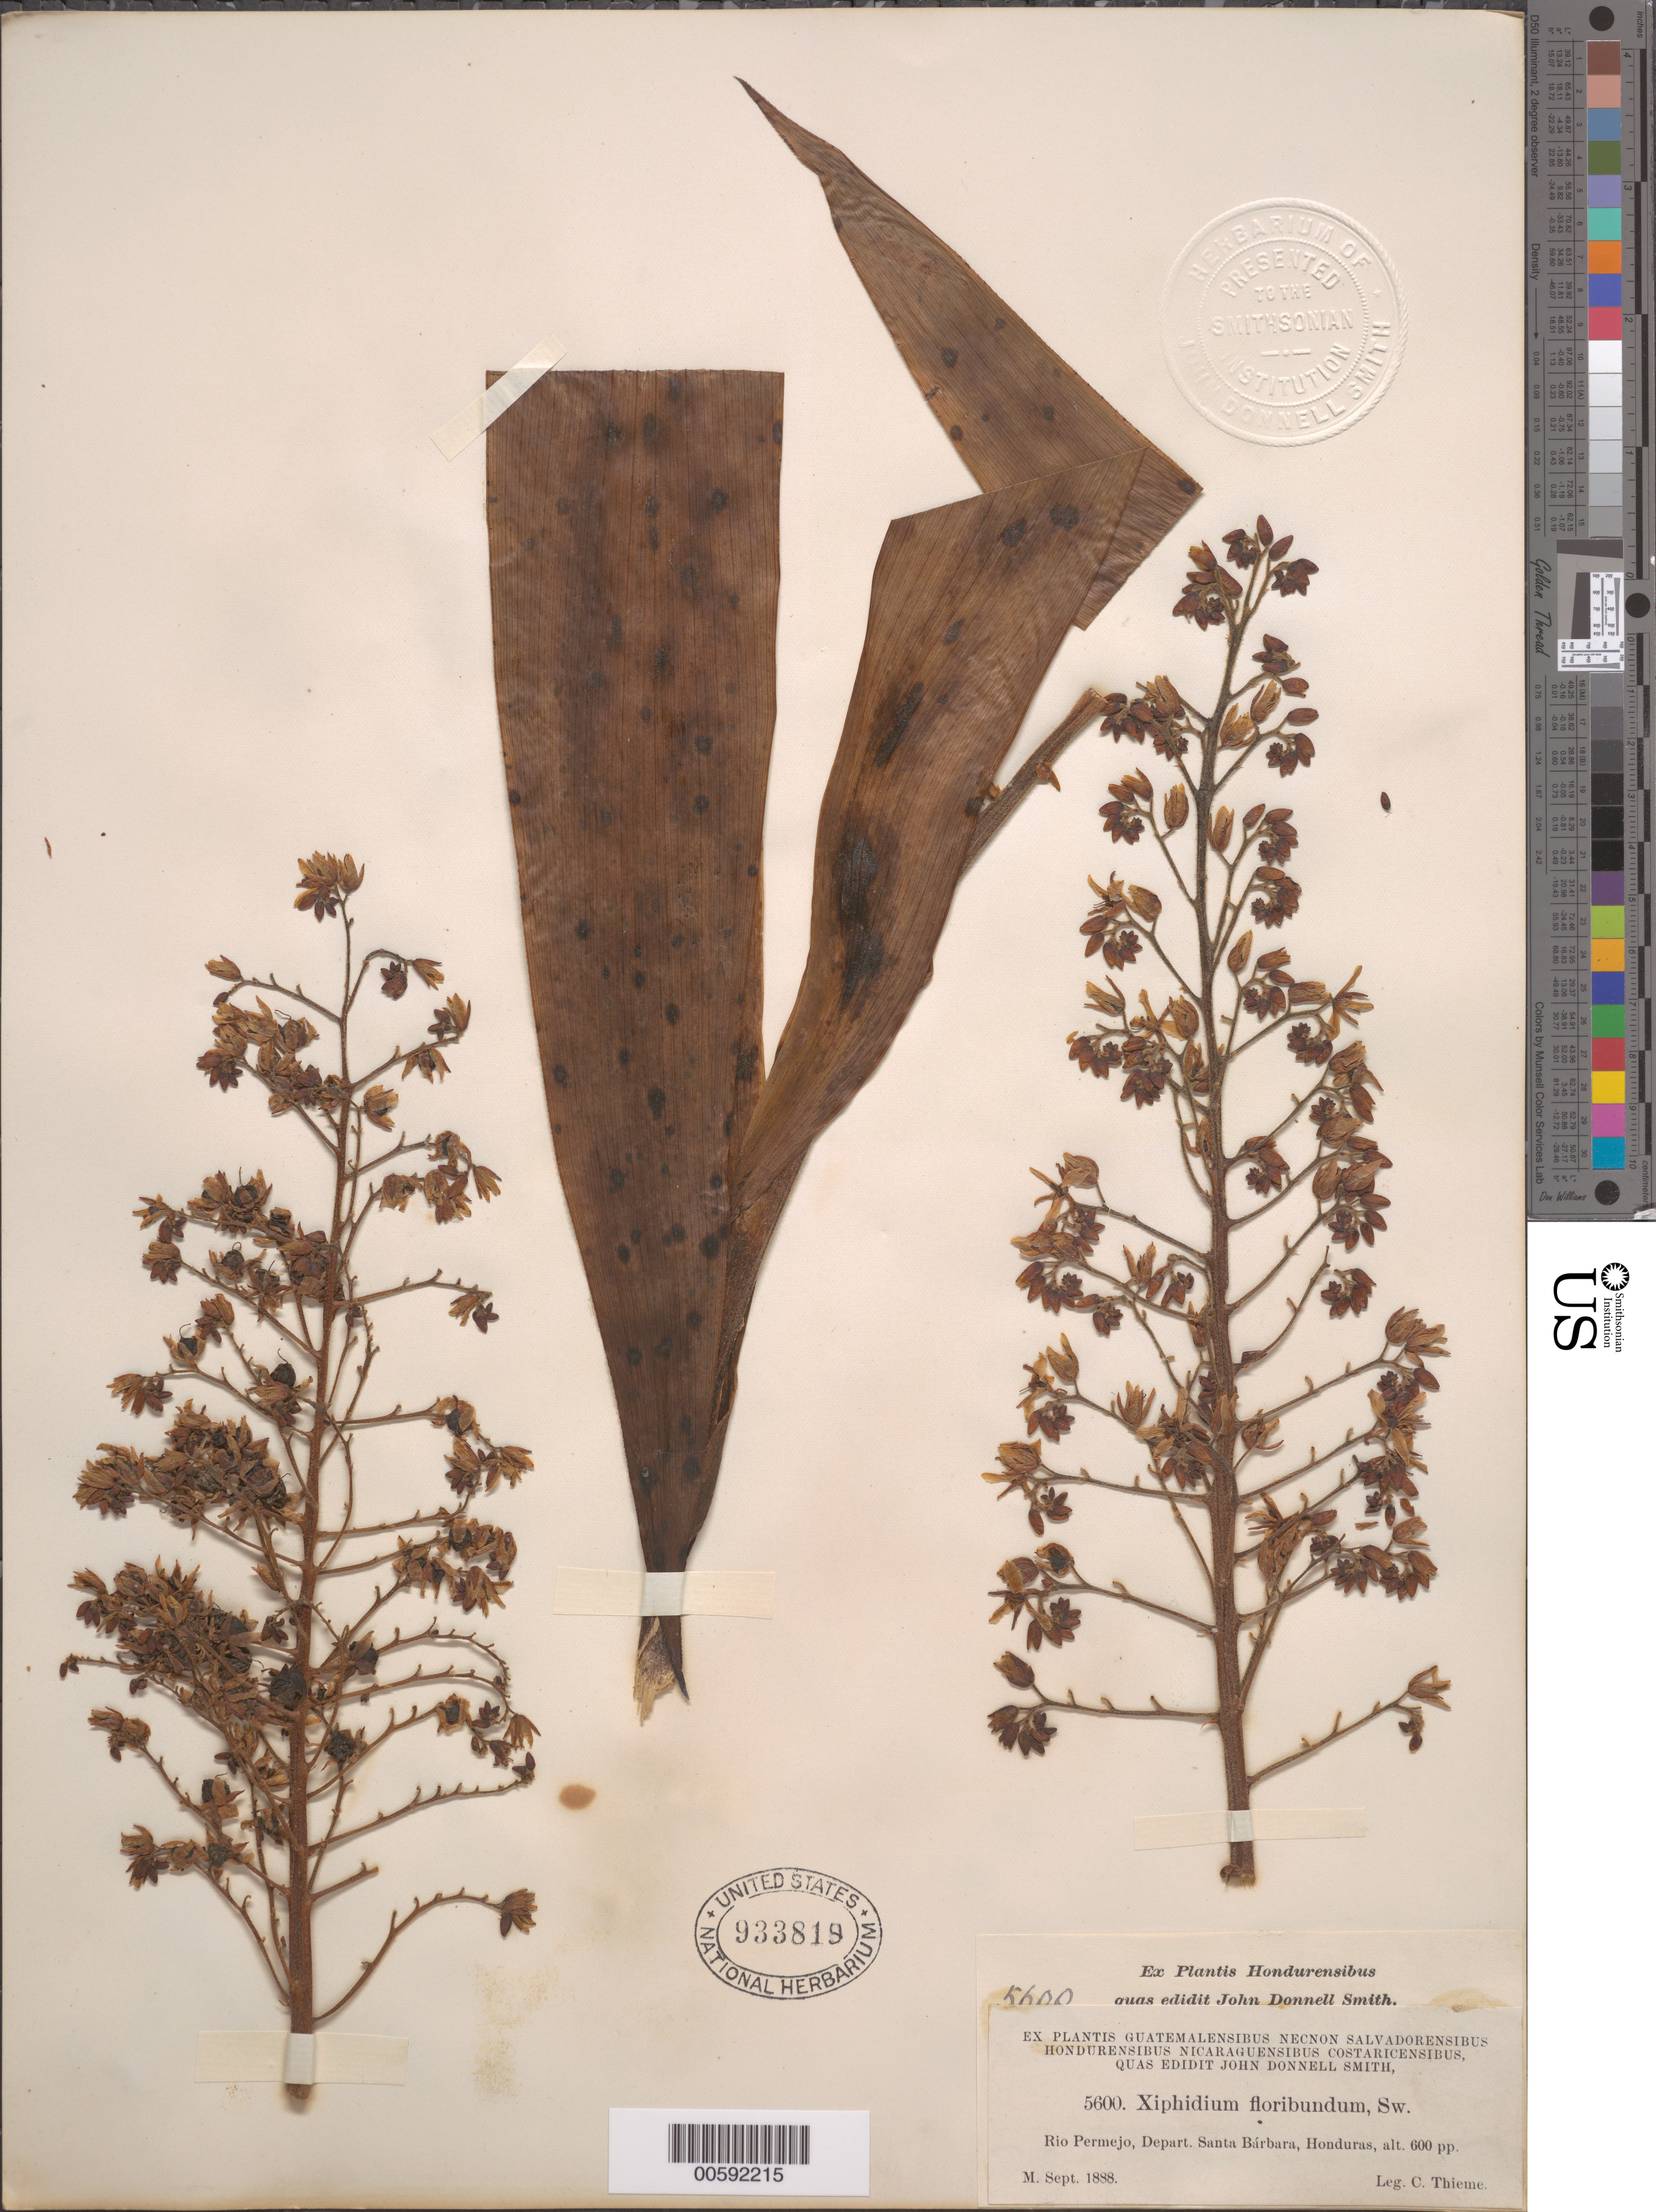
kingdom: Plantae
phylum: Tracheophyta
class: Liliopsida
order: Commelinales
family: Haemodoraceae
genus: Xiphidium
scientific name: Xiphidium caeruleum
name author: Aubl.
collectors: C. Thieme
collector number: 5600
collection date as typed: Sep 1888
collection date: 1888-09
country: Honduras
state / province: Santa Bárbara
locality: Rio Permejo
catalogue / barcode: US 933819